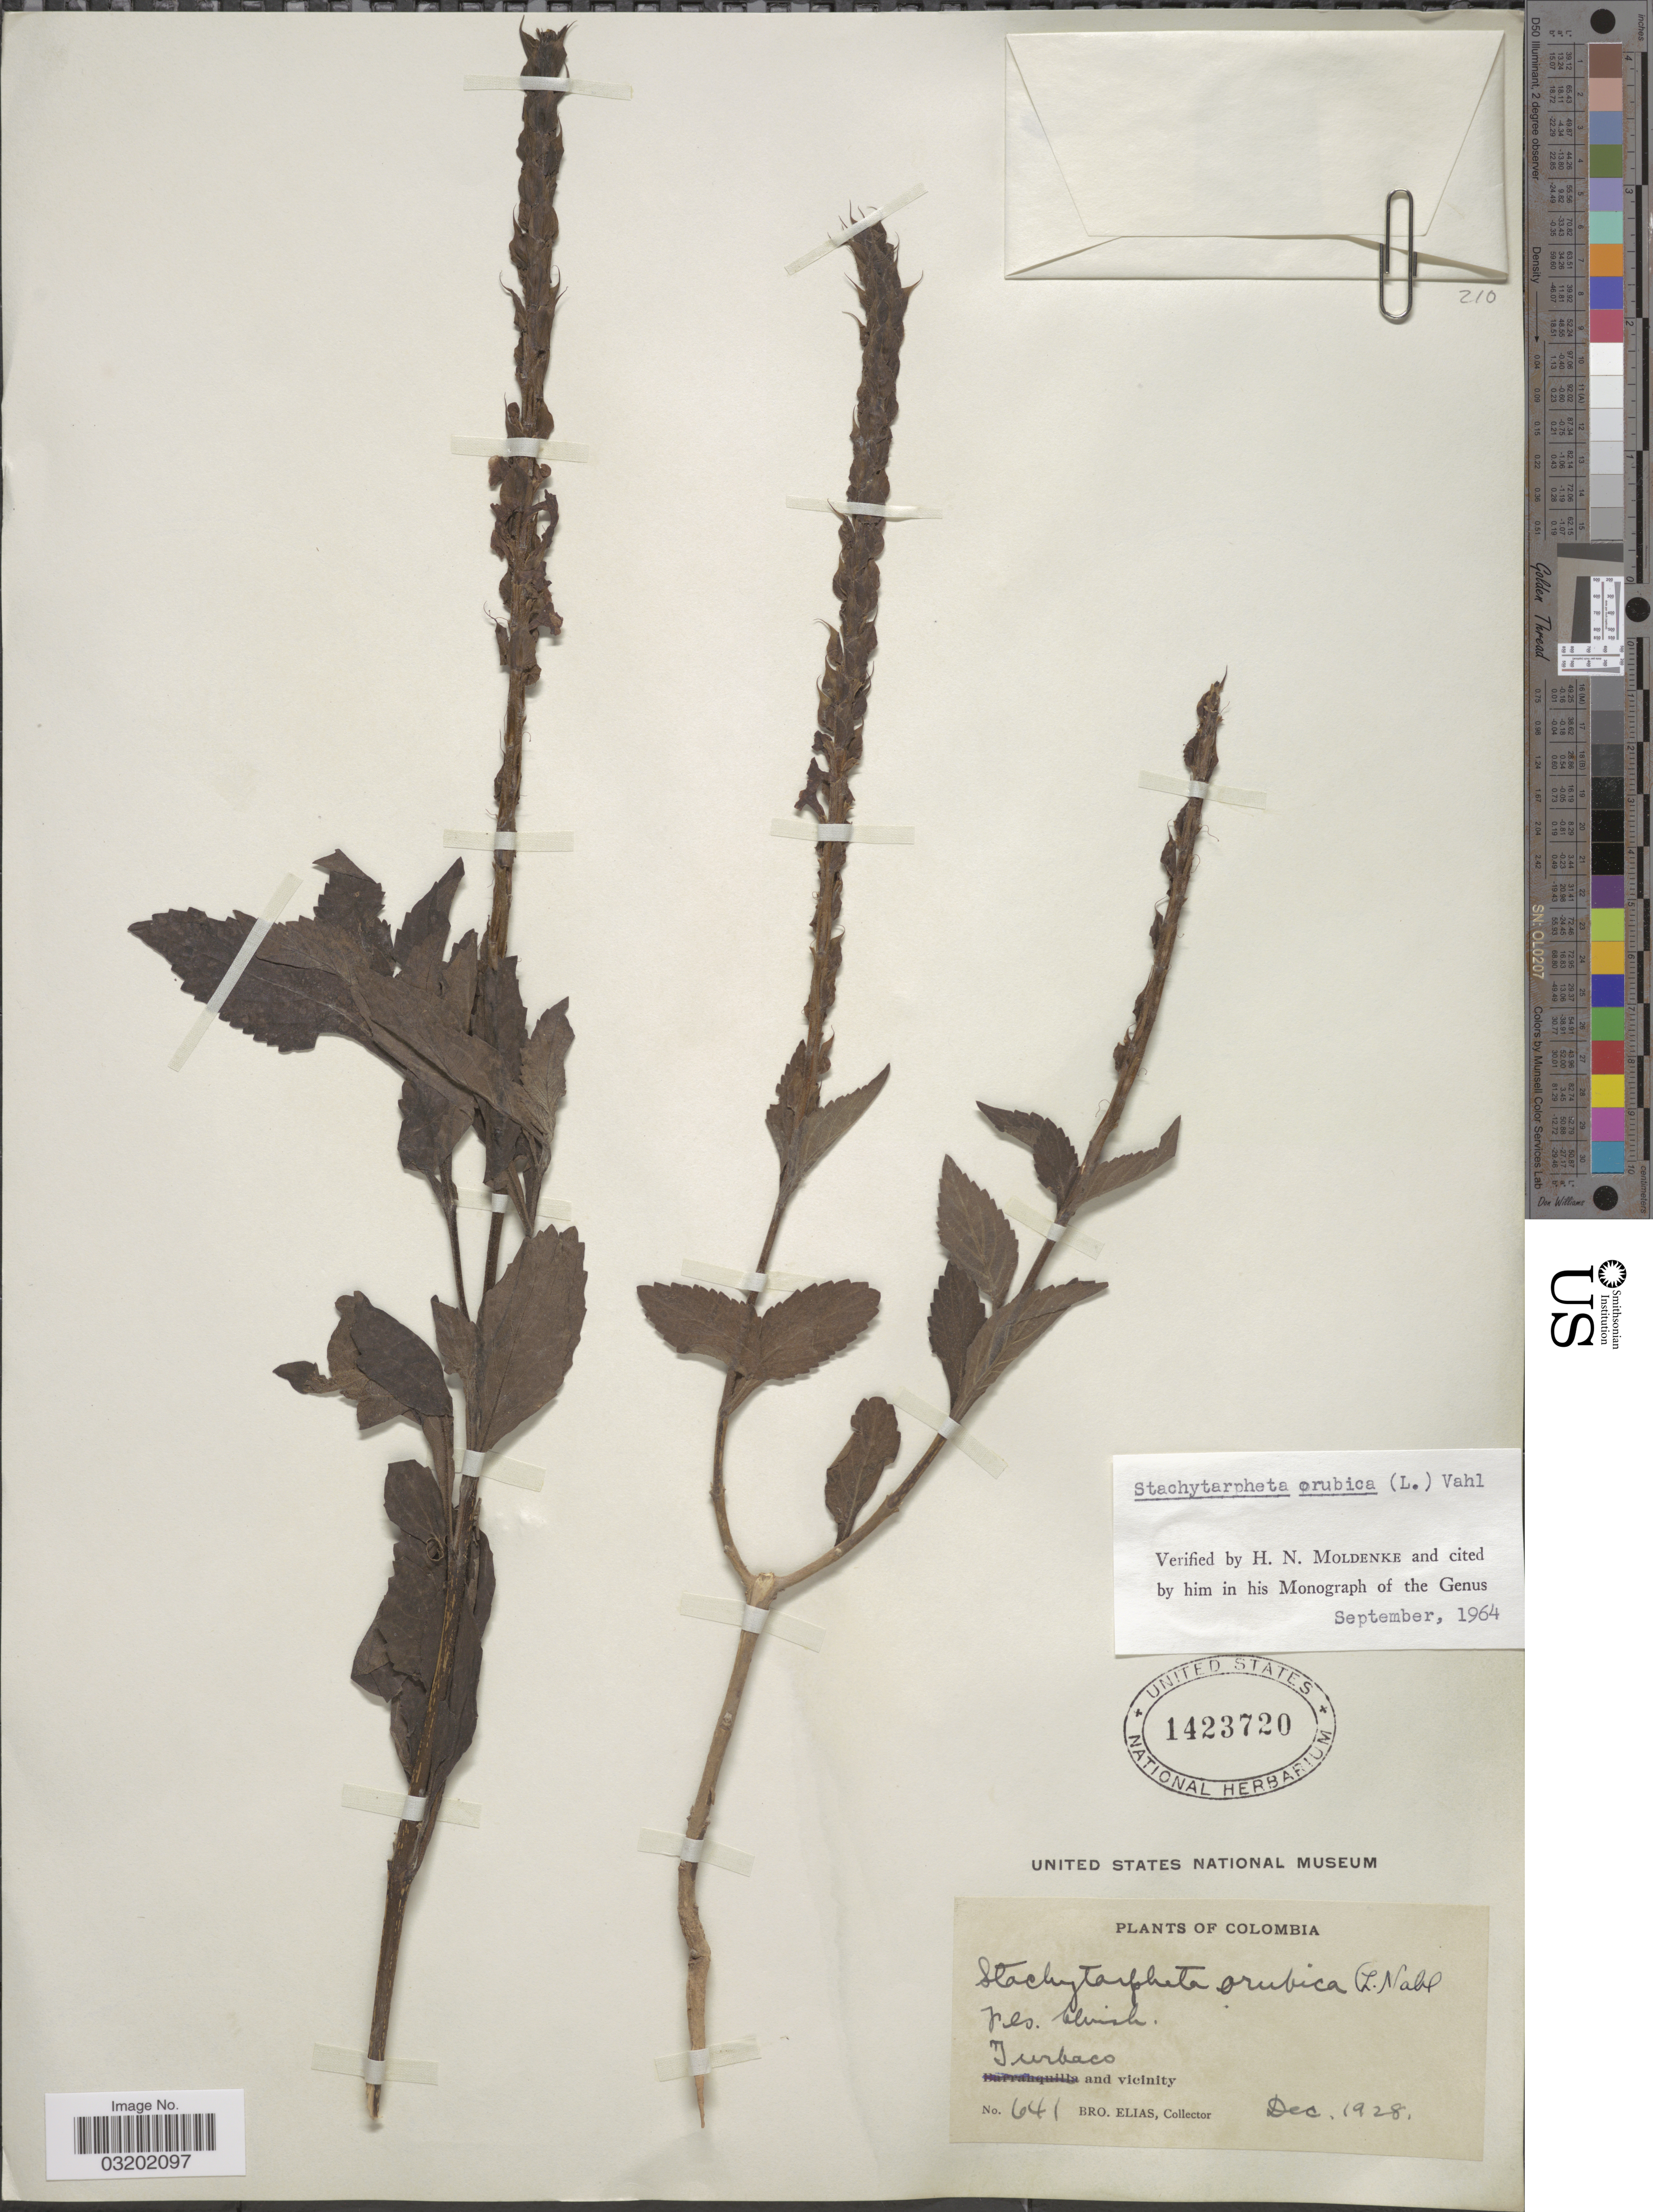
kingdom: Plantae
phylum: Tracheophyta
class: Magnoliopsida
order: Lamiales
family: Verbenaceae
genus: Stachytarpheta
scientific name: Stachytarpheta orubica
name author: (L.) Vahl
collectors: Bro. Elias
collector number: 641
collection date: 1928-12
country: Colombia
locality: Turbaco and vicinity.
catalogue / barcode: US 1423720